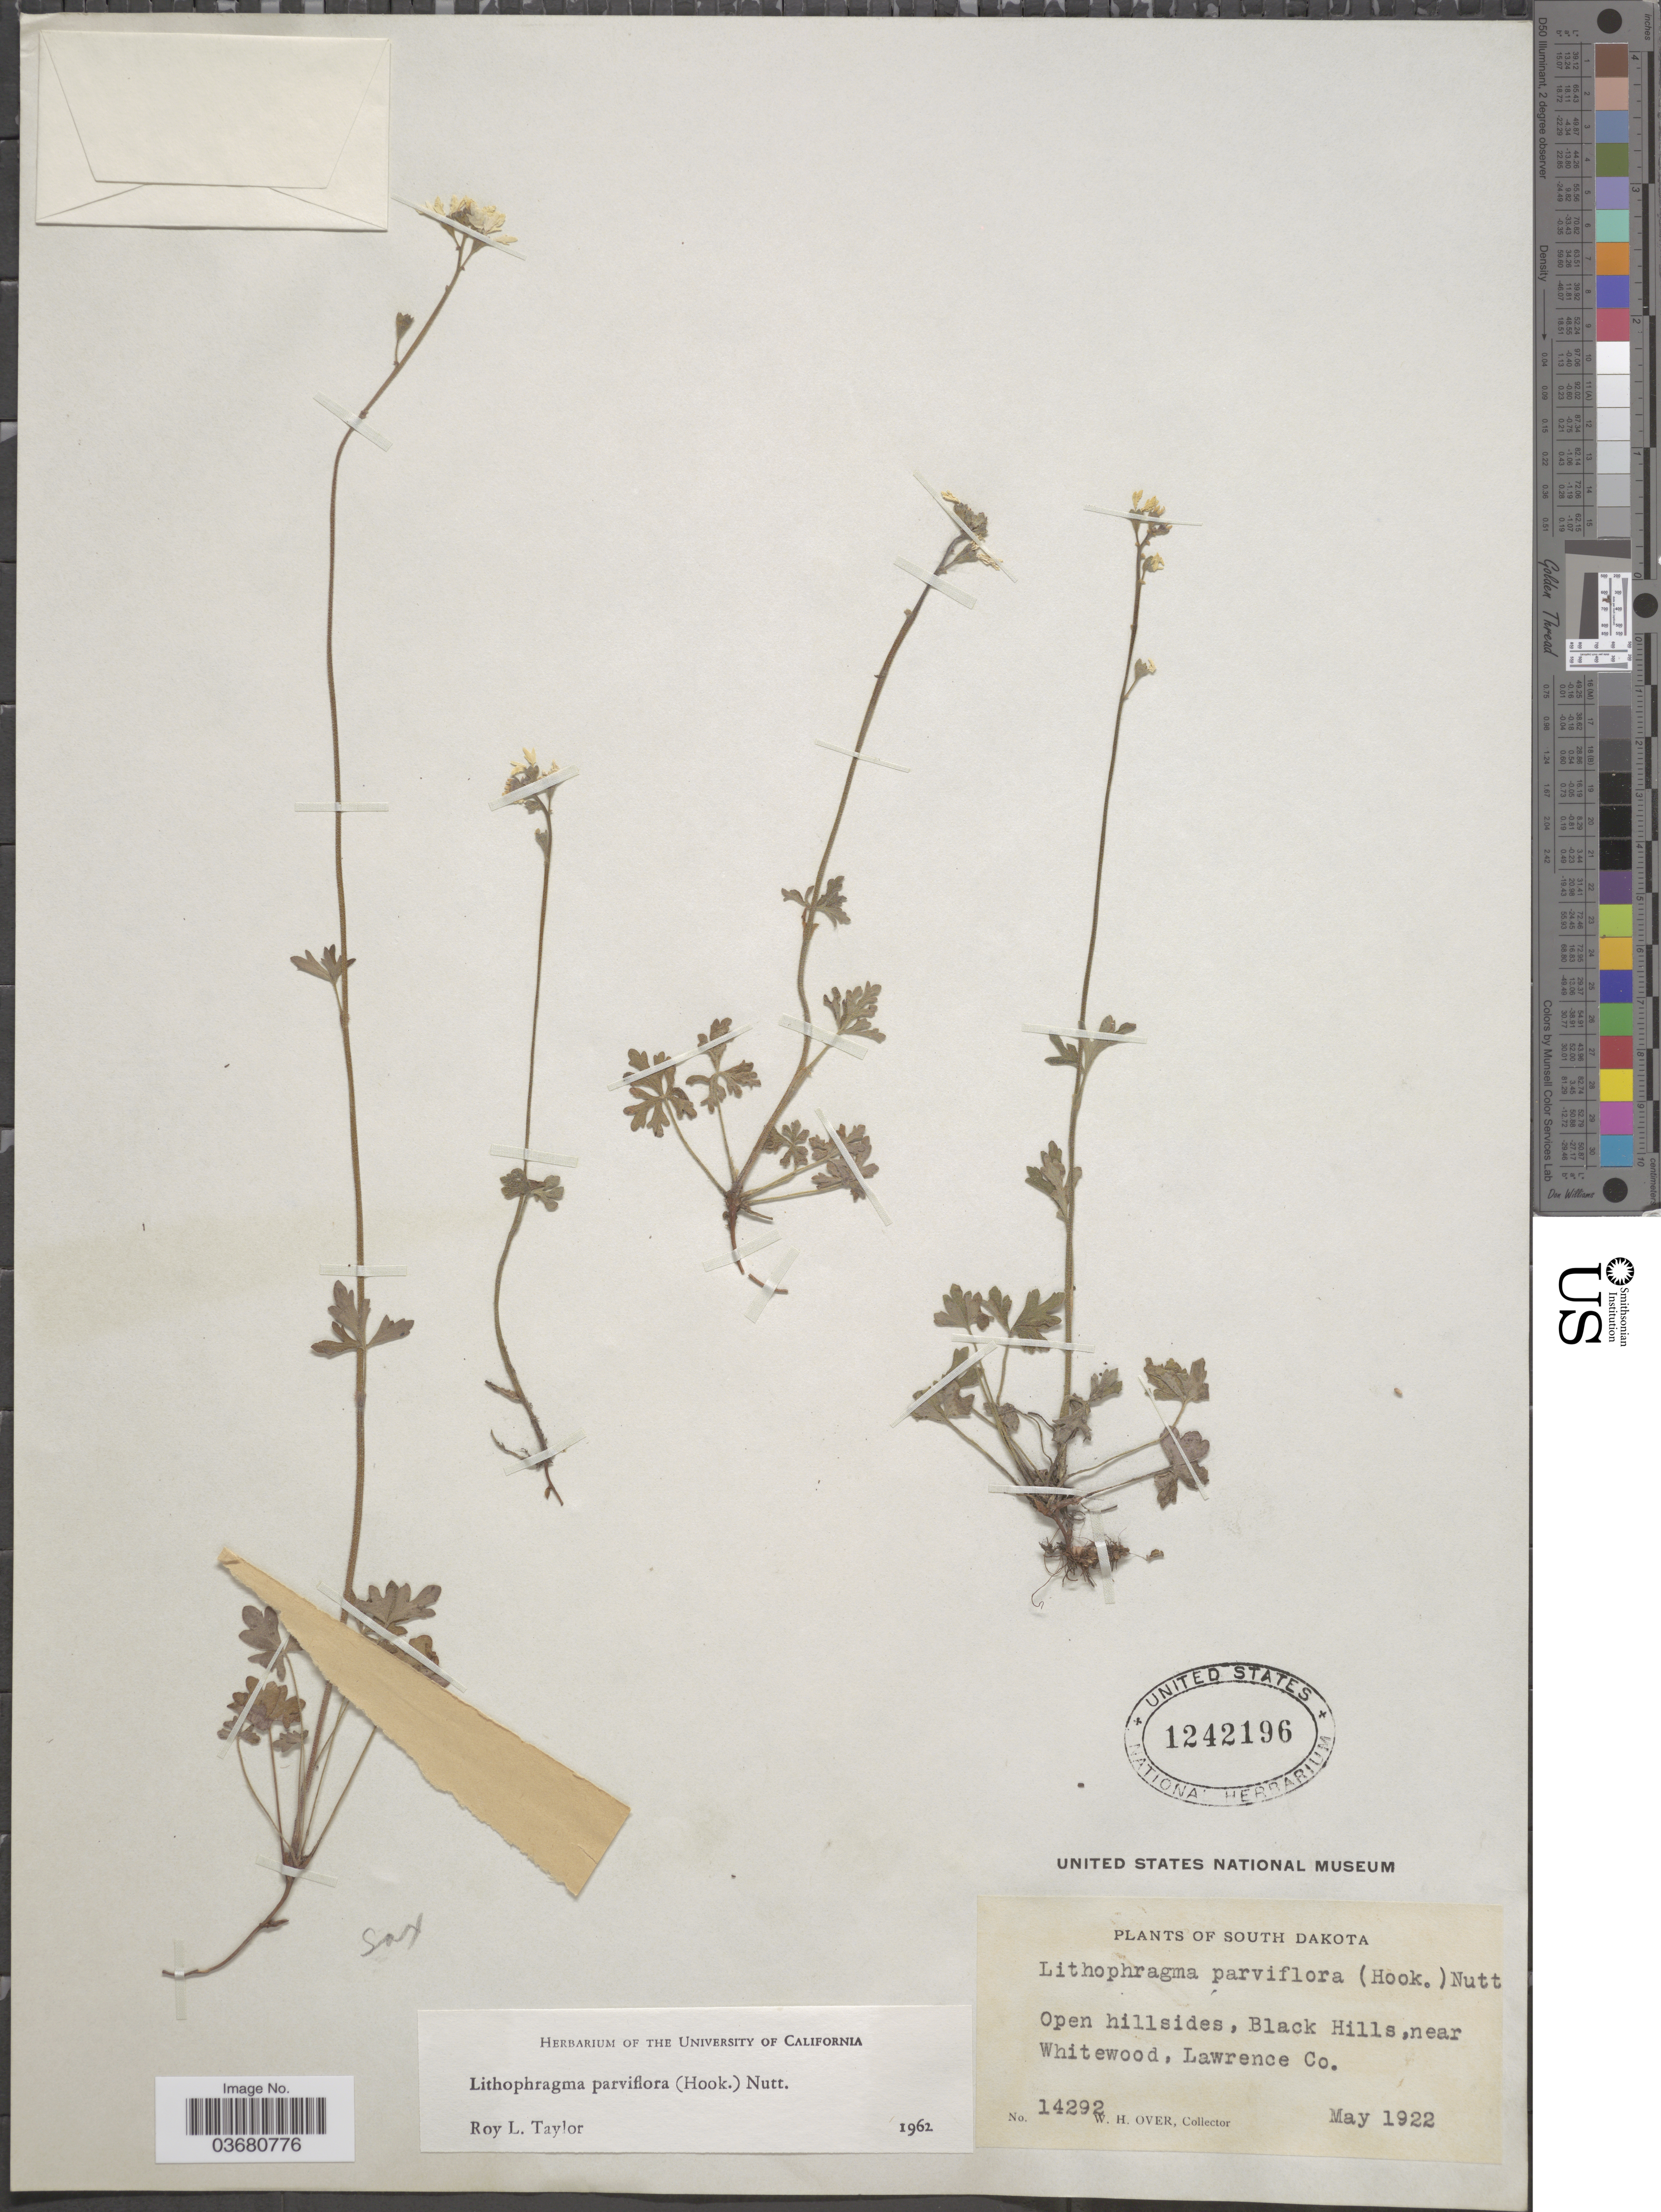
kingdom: Plantae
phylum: Tracheophyta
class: Magnoliopsida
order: Saxifragales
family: Saxifragaceae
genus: Lithophragma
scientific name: Lithophragma parviflorum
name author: (Hook.) Nutt.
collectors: W. Hoover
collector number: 14292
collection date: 1922-05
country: United States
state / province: South Dakota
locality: Open hillsides, Black Hills, near Whitewood, Lawrence Co.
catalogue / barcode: US 1242196